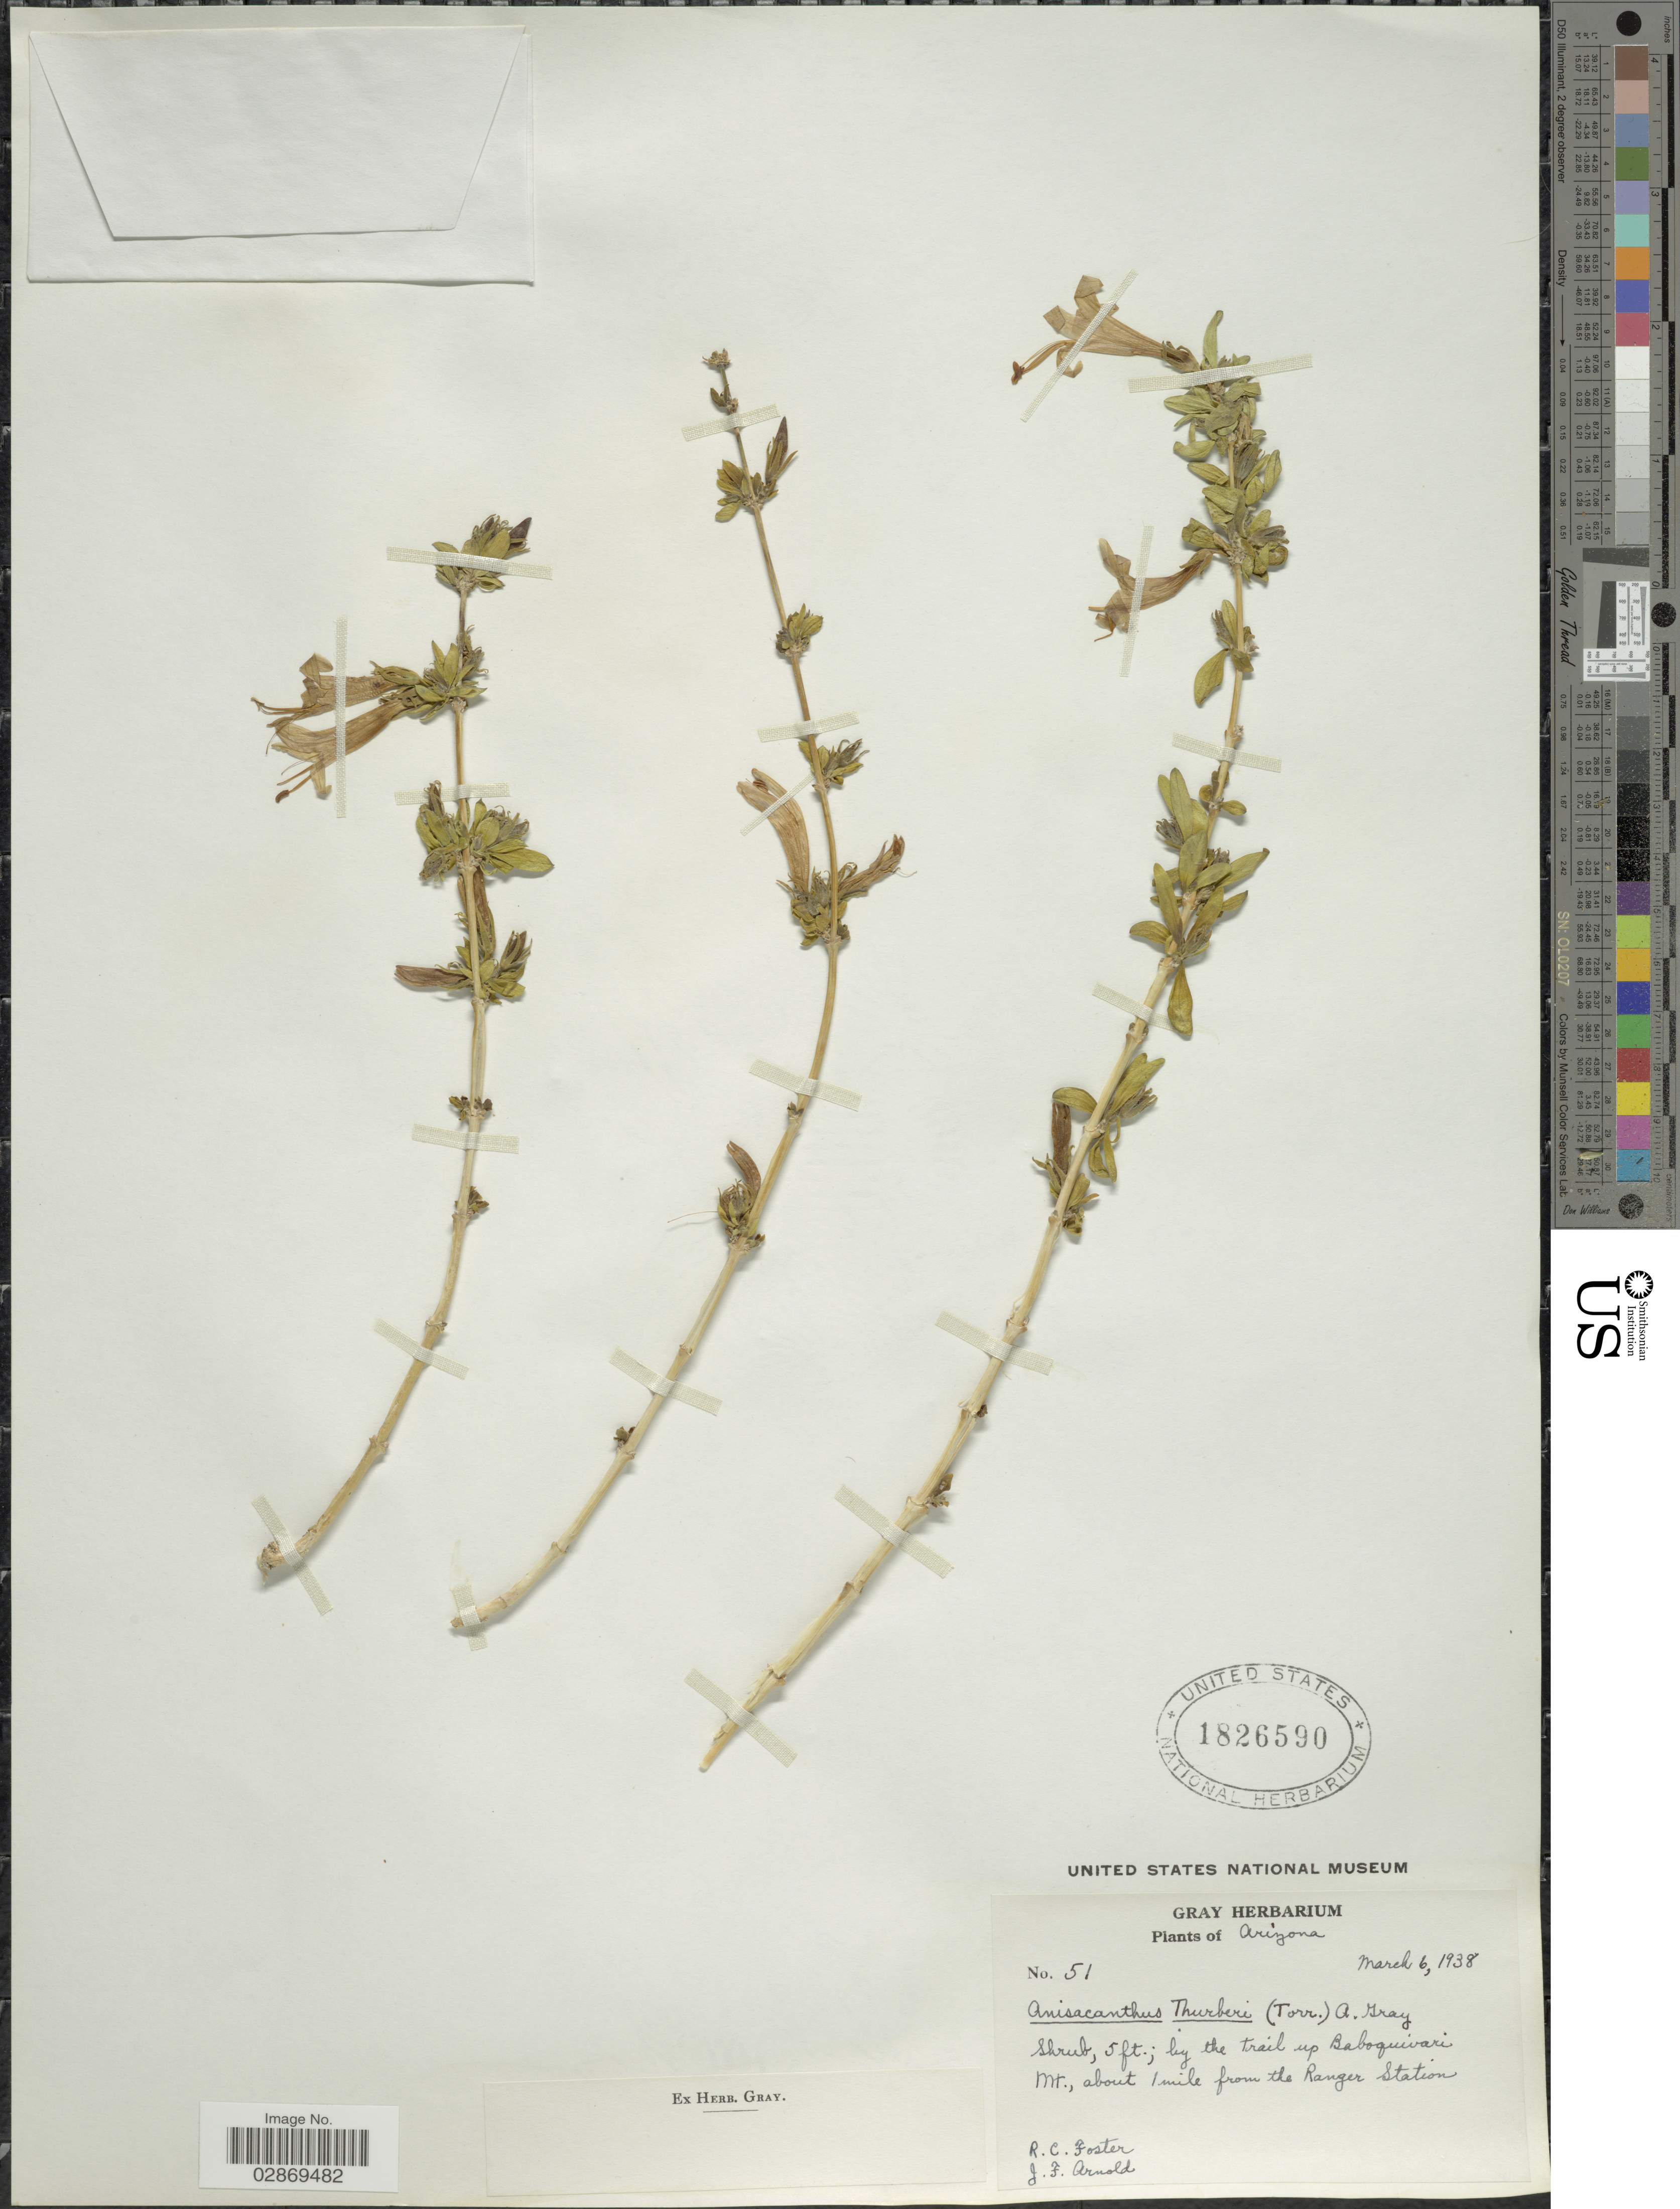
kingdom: Plantae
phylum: Tracheophyta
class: Magnoliopsida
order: Lamiales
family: Acanthaceae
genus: Anisacanthus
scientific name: Anisacanthus thurberi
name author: (Torr.) A. Gray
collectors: R. C. Foster & J. F. Arnold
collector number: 51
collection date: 1938-03-06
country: United States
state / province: Arizona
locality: By the trail up Baboquivari Mt., about 1 mile from the Ranger Station.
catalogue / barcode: US 1826590